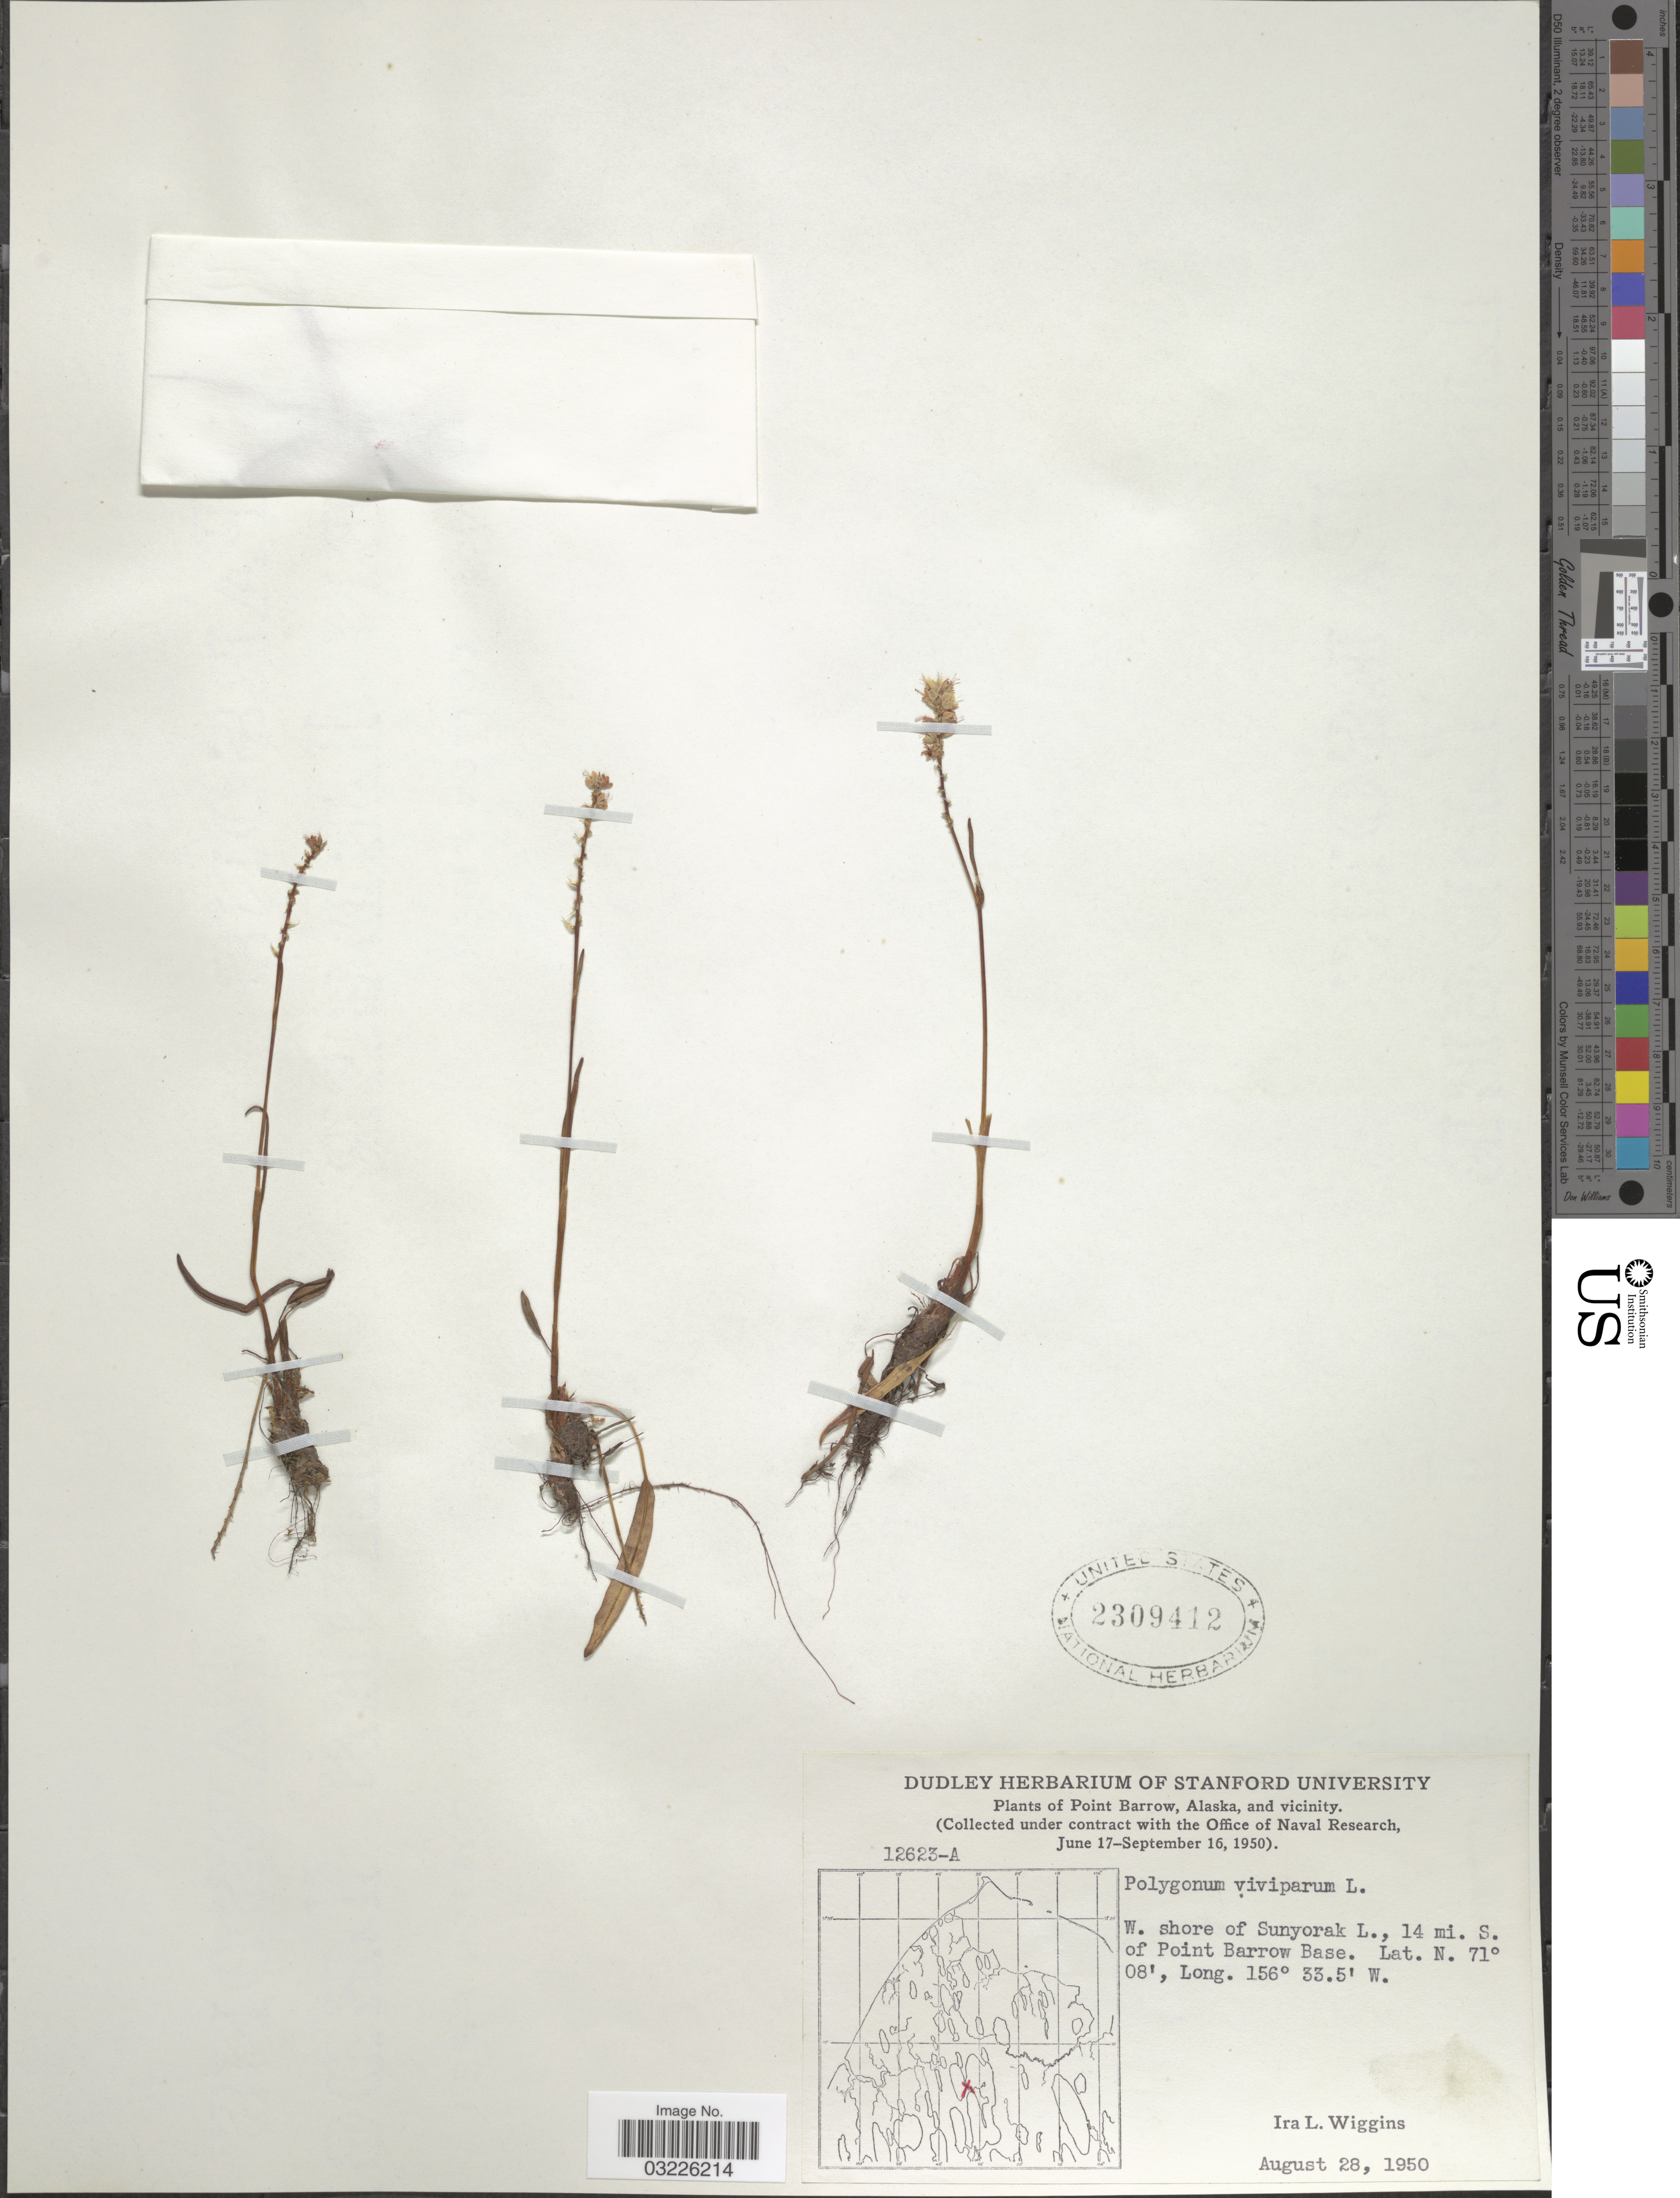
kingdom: Plantae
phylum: Tracheophyta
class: Magnoliopsida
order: Caryophyllales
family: Polygonaceae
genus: Bistorta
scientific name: Bistorta vivipara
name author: (L.) Delarbre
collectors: I. L. Wiggins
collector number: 12623-A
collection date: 1950-08-28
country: United States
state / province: Alaska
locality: Point Barrow, Alaska, and vicinity. W. shore of Sunyorak L., 14 mi. S. of Point Barrow Base.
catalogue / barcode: US 2309412